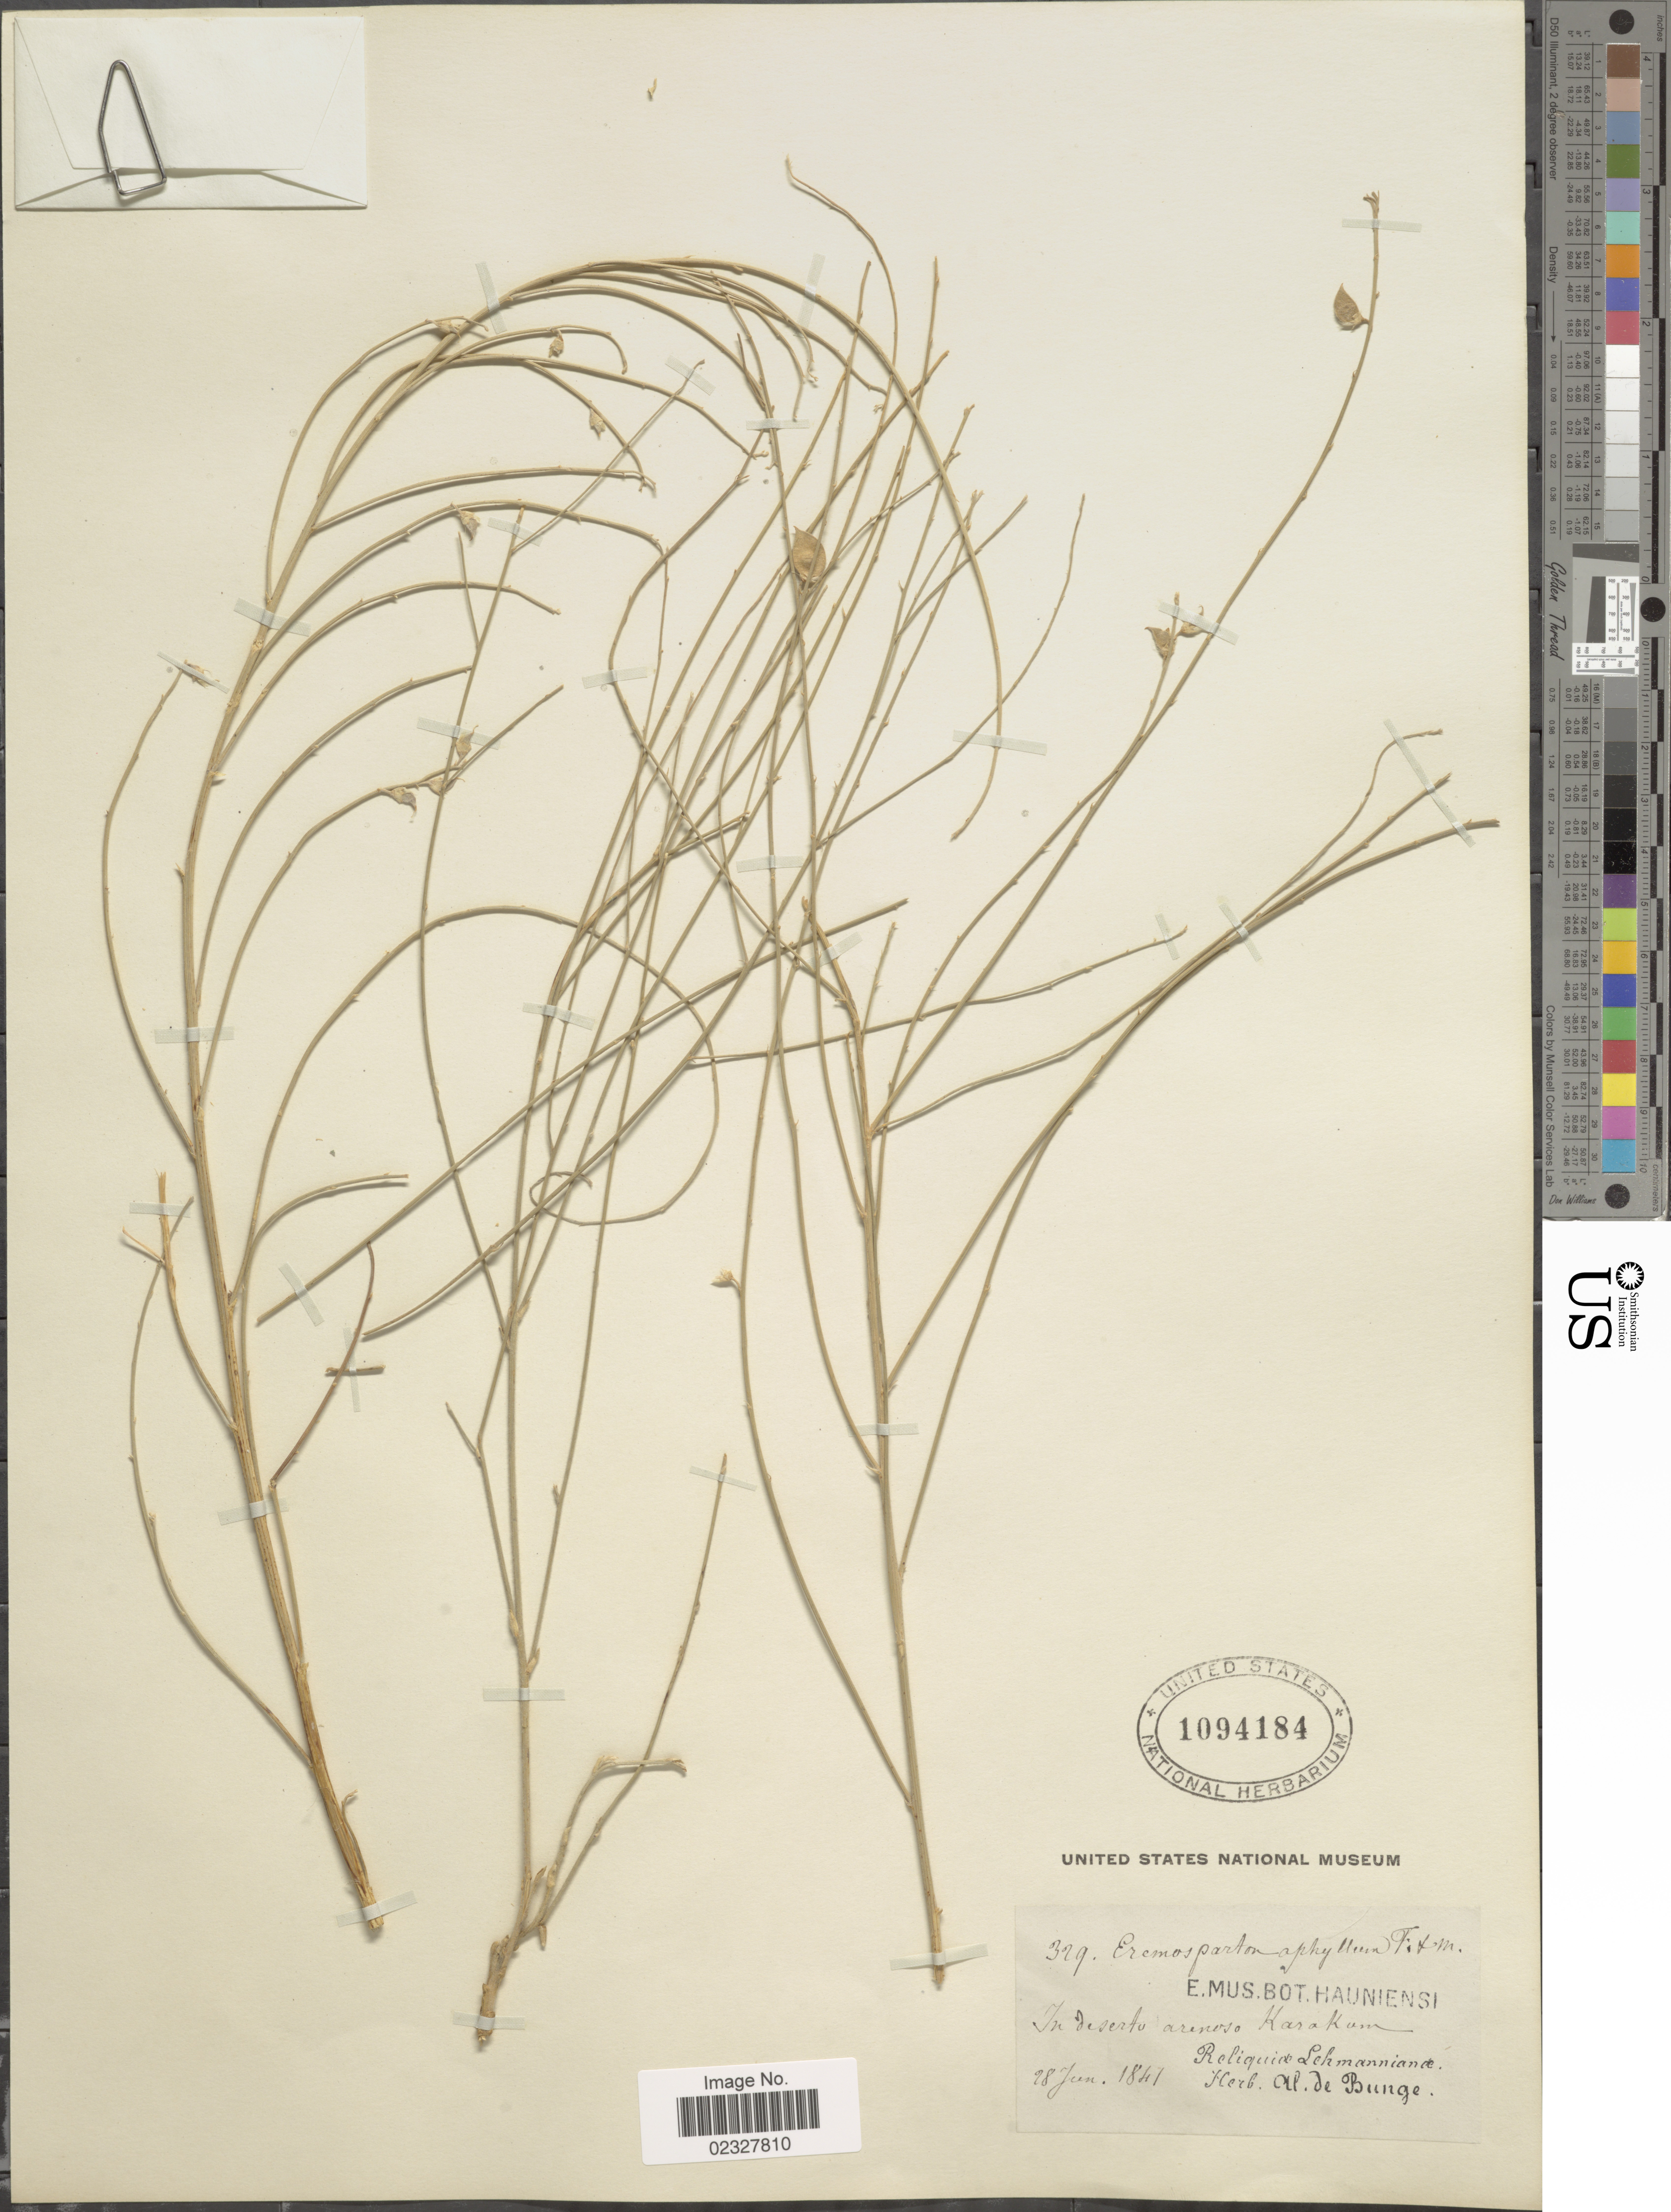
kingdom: Plantae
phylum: Tracheophyta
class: Magnoliopsida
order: Fabales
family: Fabaceae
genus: Eremosparton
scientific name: Eremosparton aphyllum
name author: (Pall.) Fisch. & C.A. Mey.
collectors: ex herb. Bunge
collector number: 329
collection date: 1841-06-28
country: Turkmenistan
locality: In deserto arenoso KarkaKum, Reliquiae Lchmannianae [interpreted]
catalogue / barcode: US 1094184